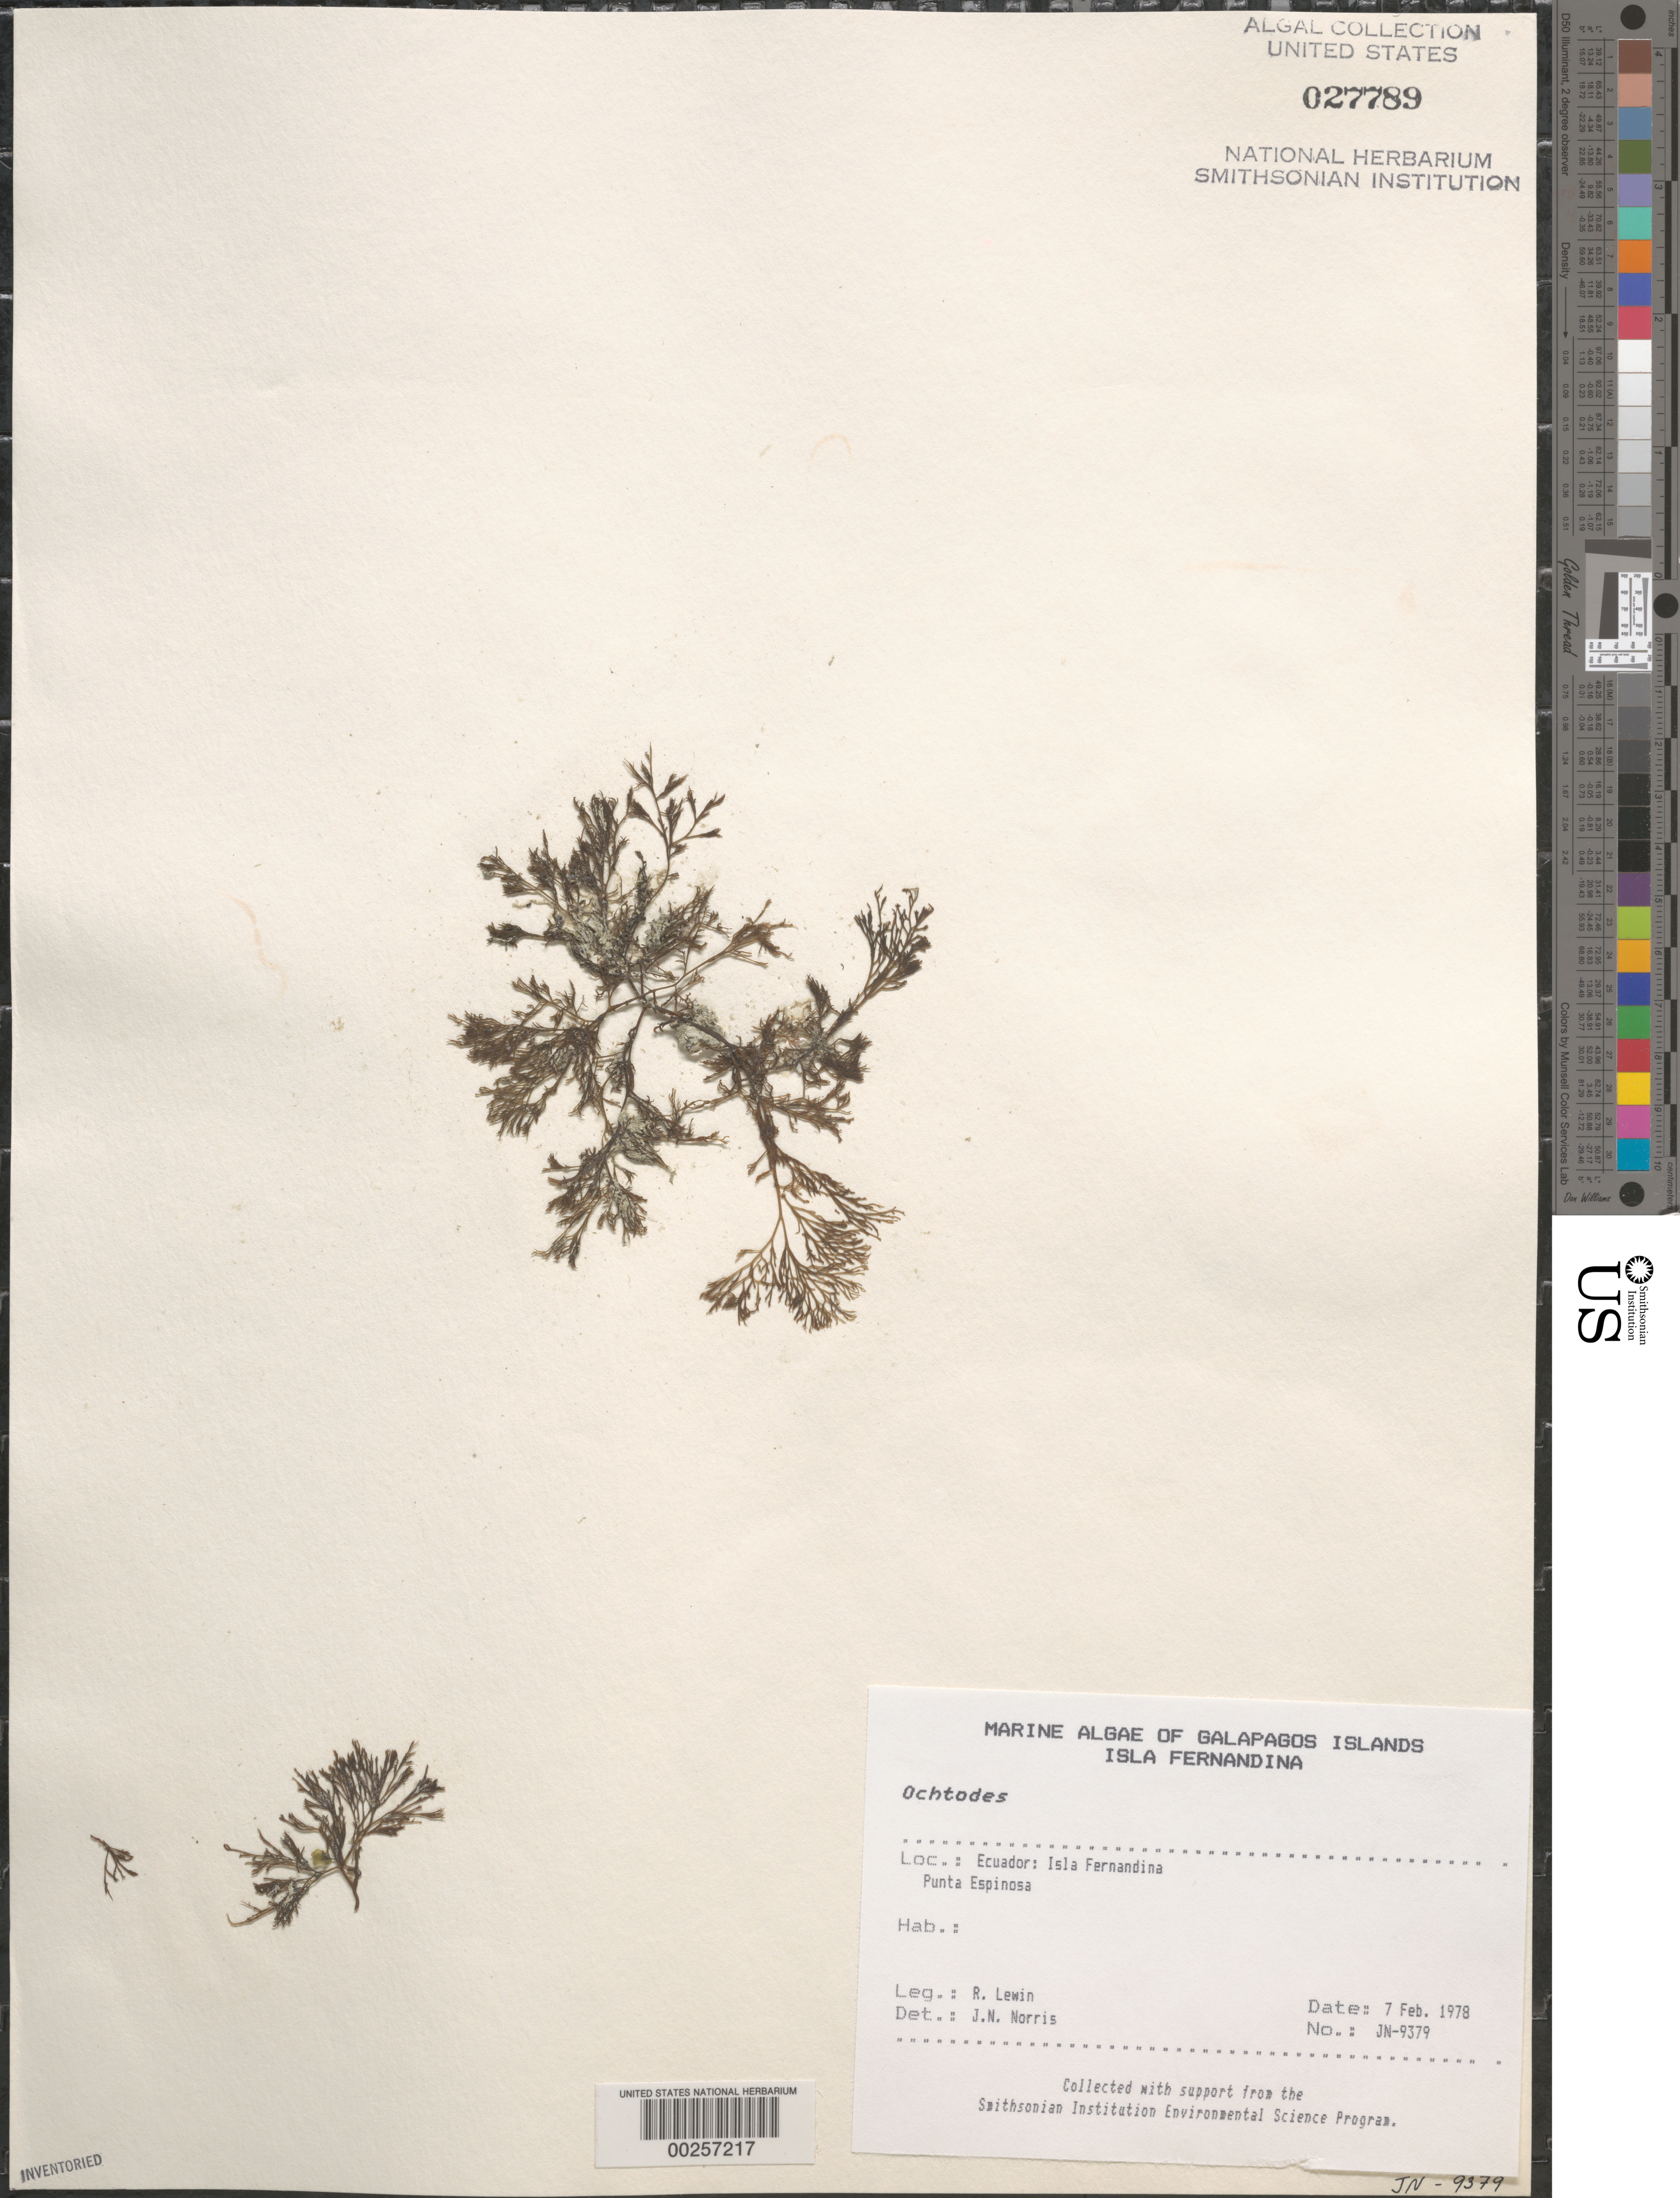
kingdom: Plantae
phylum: Rhodophyta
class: Florideophyceae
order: Gigartinales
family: Rhizophyllidaceae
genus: Ochtodes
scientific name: Ochtodes sp.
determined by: Norris, James N.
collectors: R. Lewin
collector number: Jn-9379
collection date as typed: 07 Feb 1978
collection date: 1978-02-07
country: Ecuador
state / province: Colón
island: Fernandina [Narborough]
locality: Punta Espinosa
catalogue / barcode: US 27789